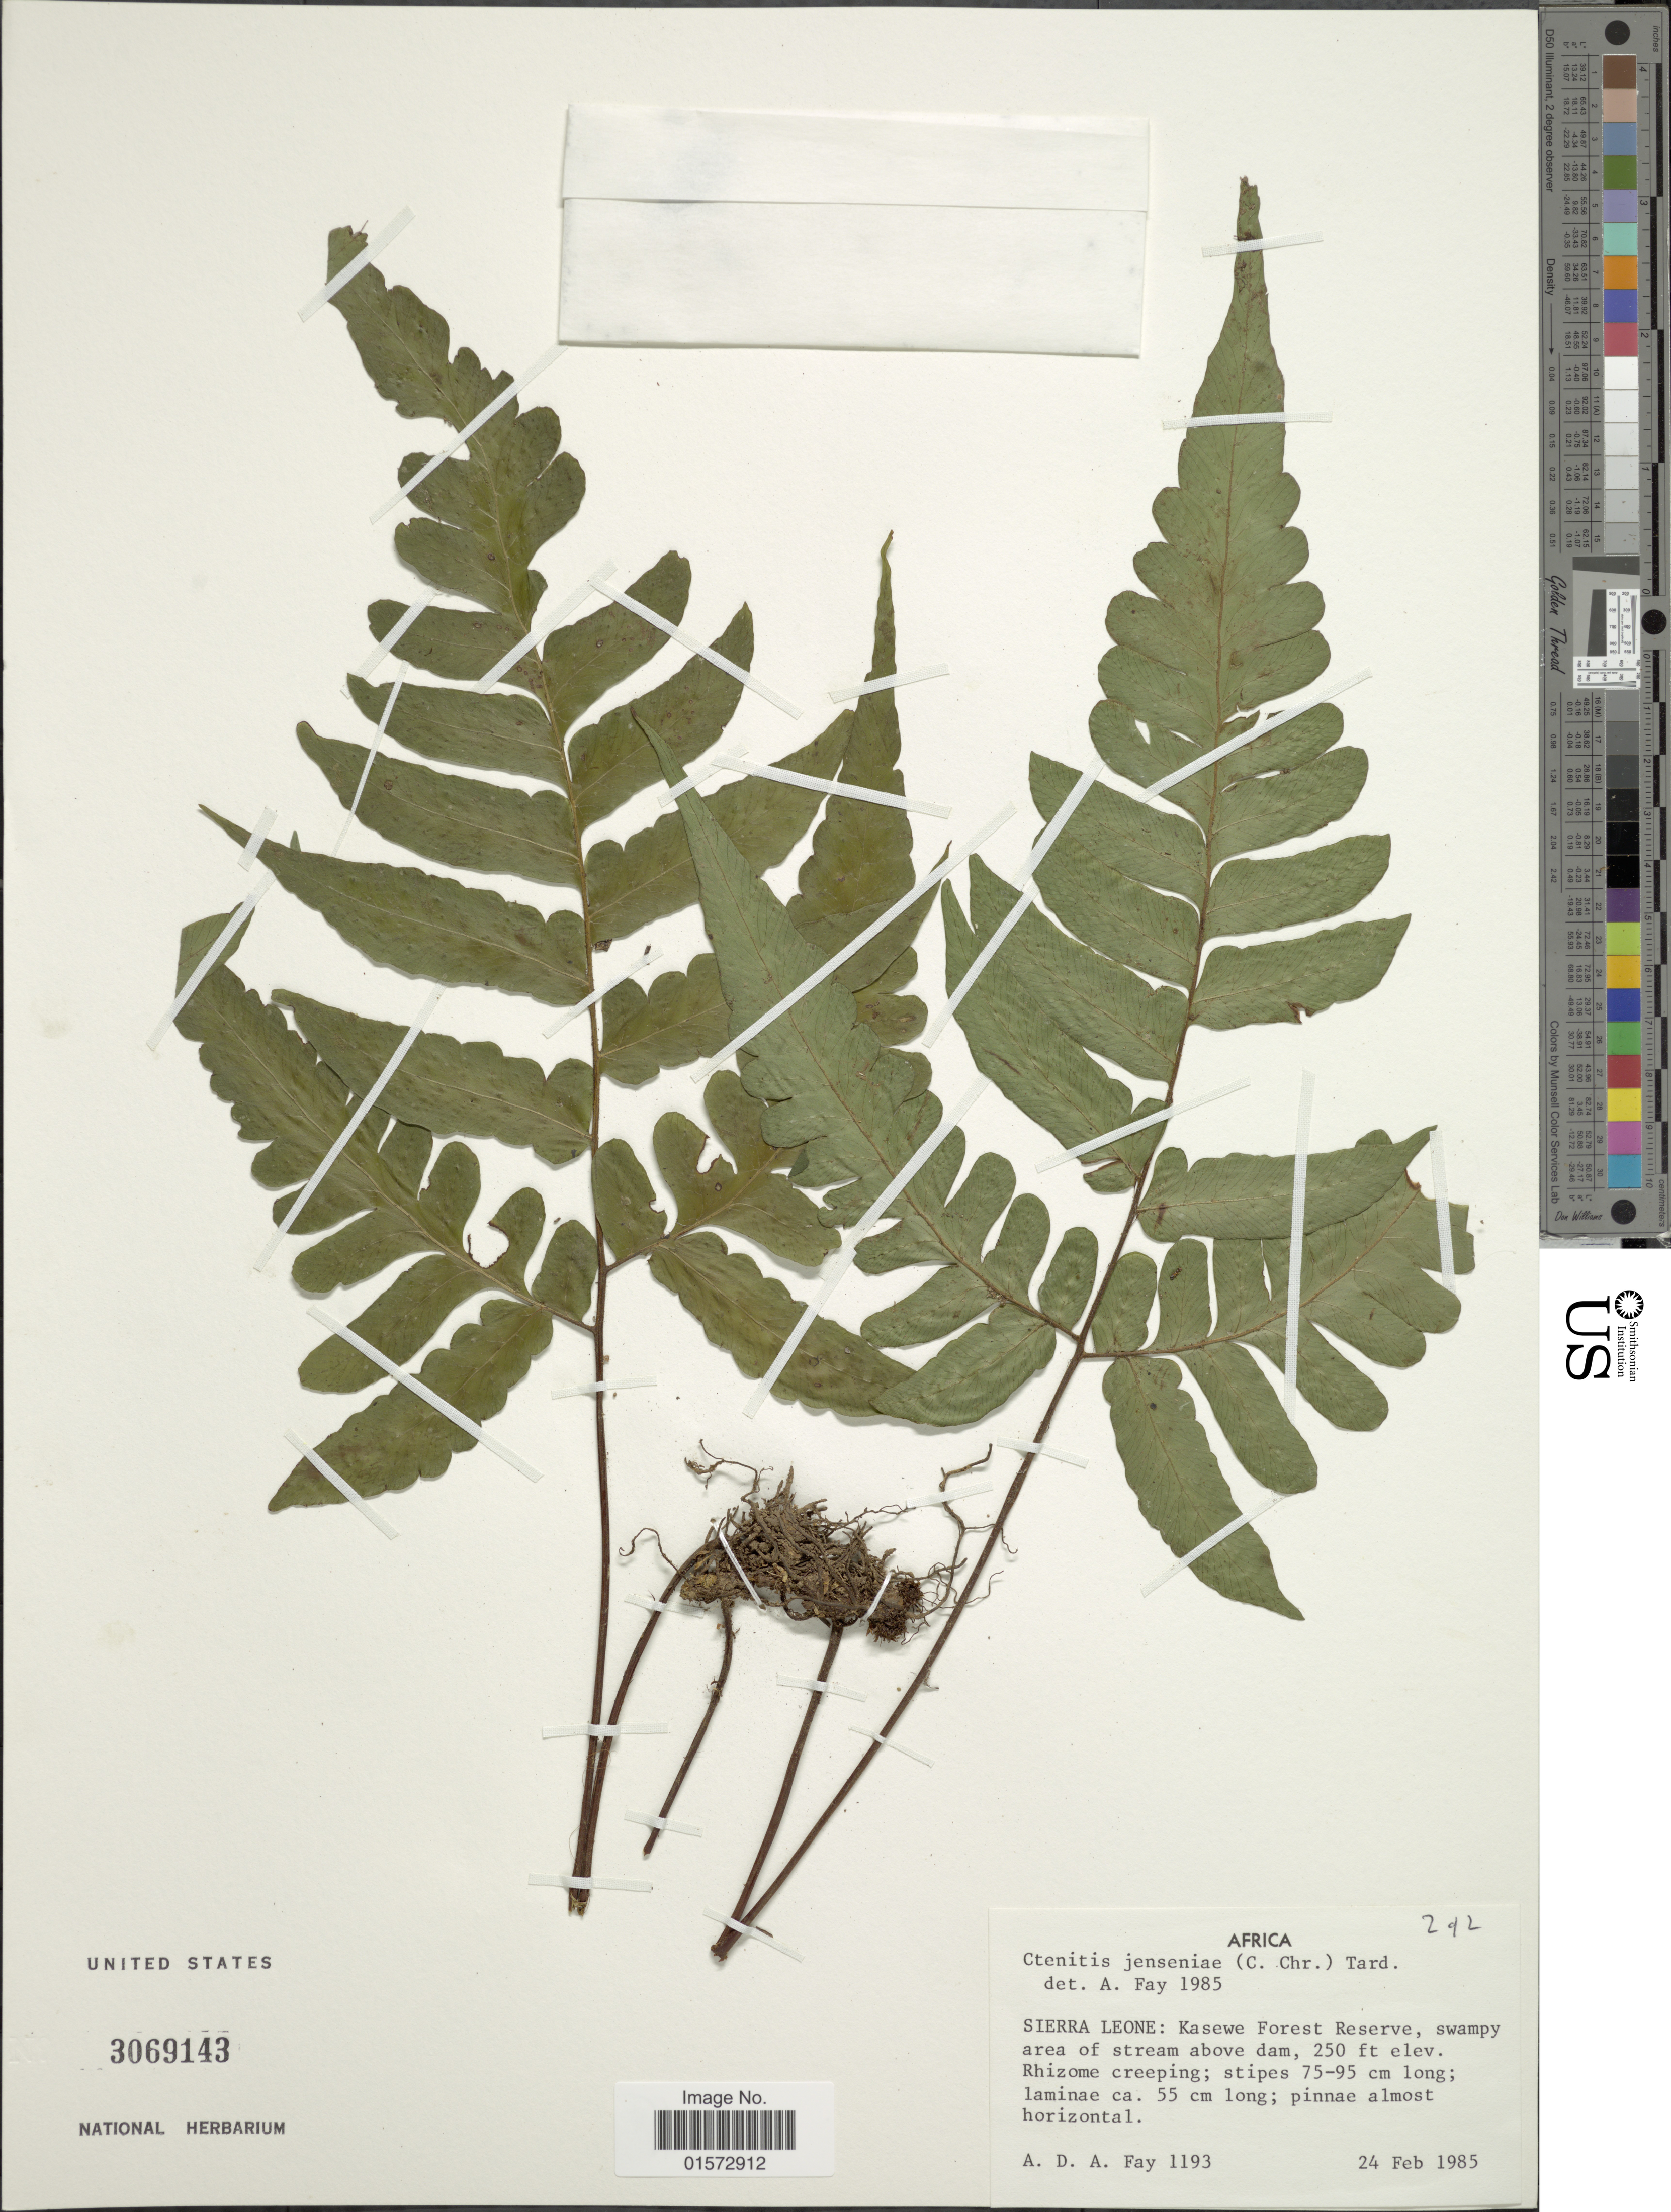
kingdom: Plantae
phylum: Tracheophyta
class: Polypodiopsida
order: Polypodiales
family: Tectariaceae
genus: Triplophyllum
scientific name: Triplophyllum jenseniae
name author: (C. Chr.)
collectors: A. Fay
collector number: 1193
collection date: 1985-02-24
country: Sierra Leone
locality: Africa, Kasewe Forest, swampy area of stream above dam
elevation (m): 76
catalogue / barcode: US 3069143